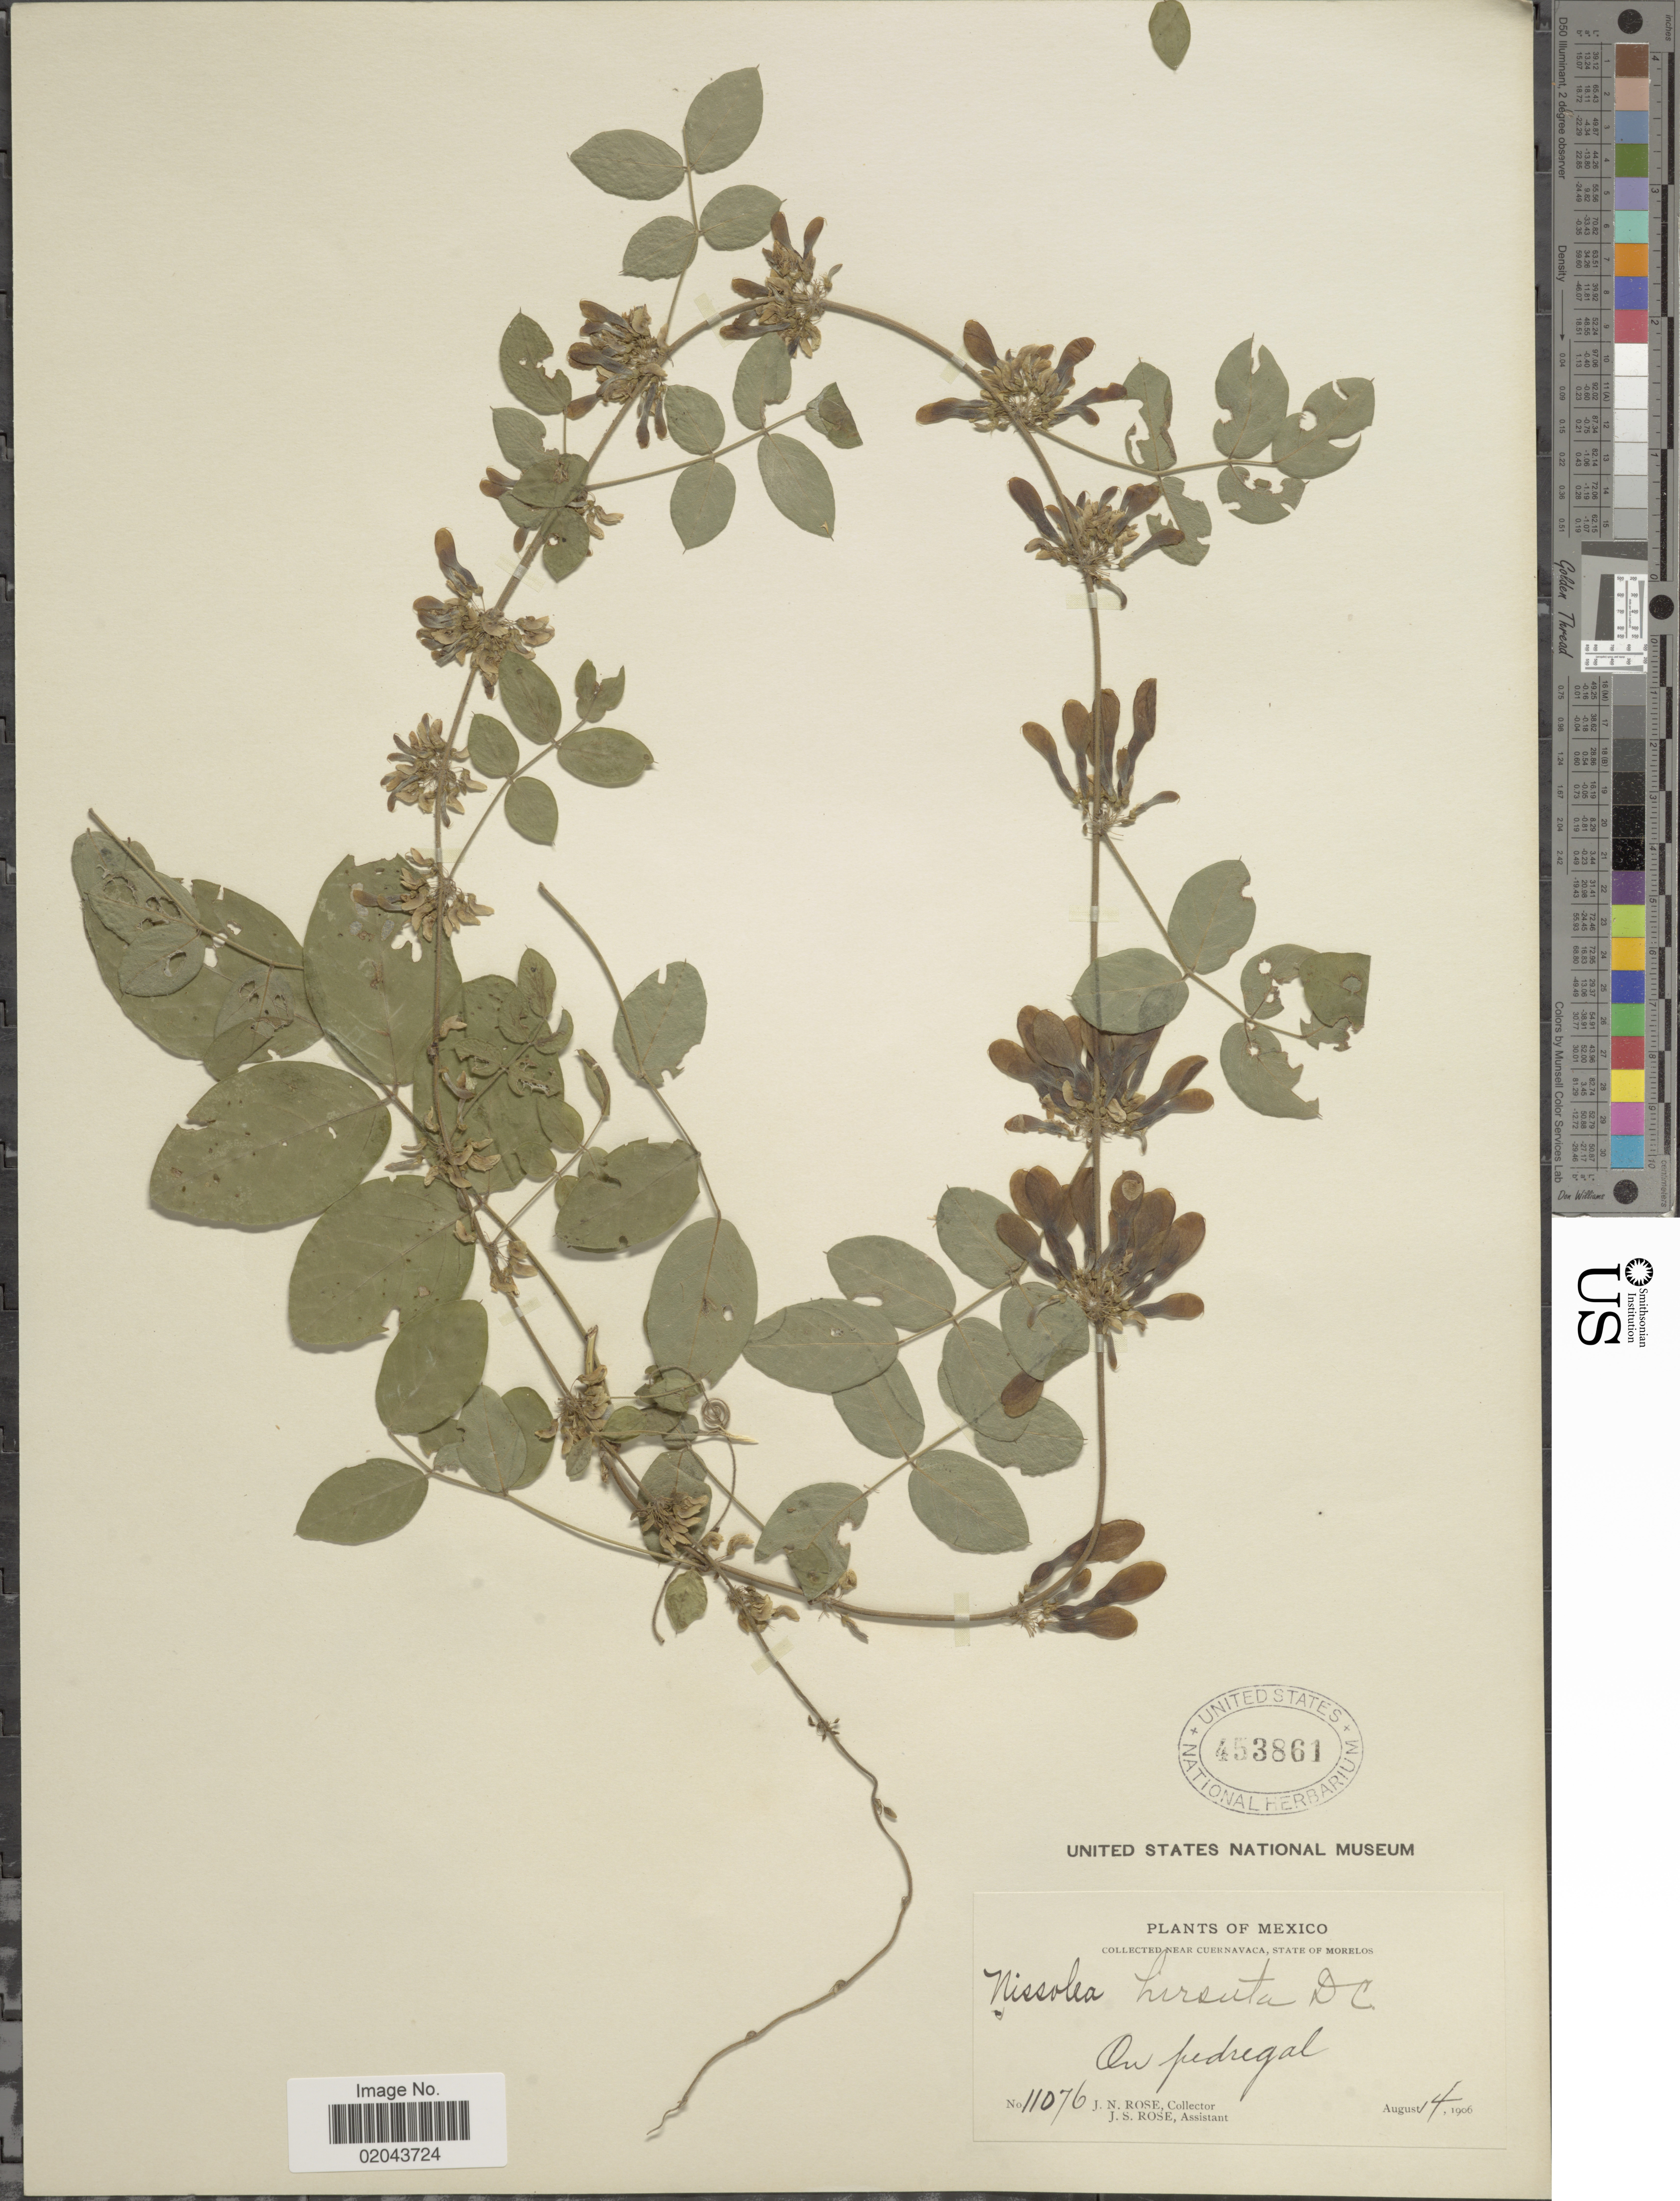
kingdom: Plantae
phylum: Tracheophyta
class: Magnoliopsida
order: Fabales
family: Fabaceae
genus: Nissolia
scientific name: Nissolia microptera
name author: Poir.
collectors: J. N. Rose & J. S. Rose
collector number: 11076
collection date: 1906-08-14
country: Mexico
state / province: Morelos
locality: Near Cuernavaca, on pedregal.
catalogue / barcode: US 453861